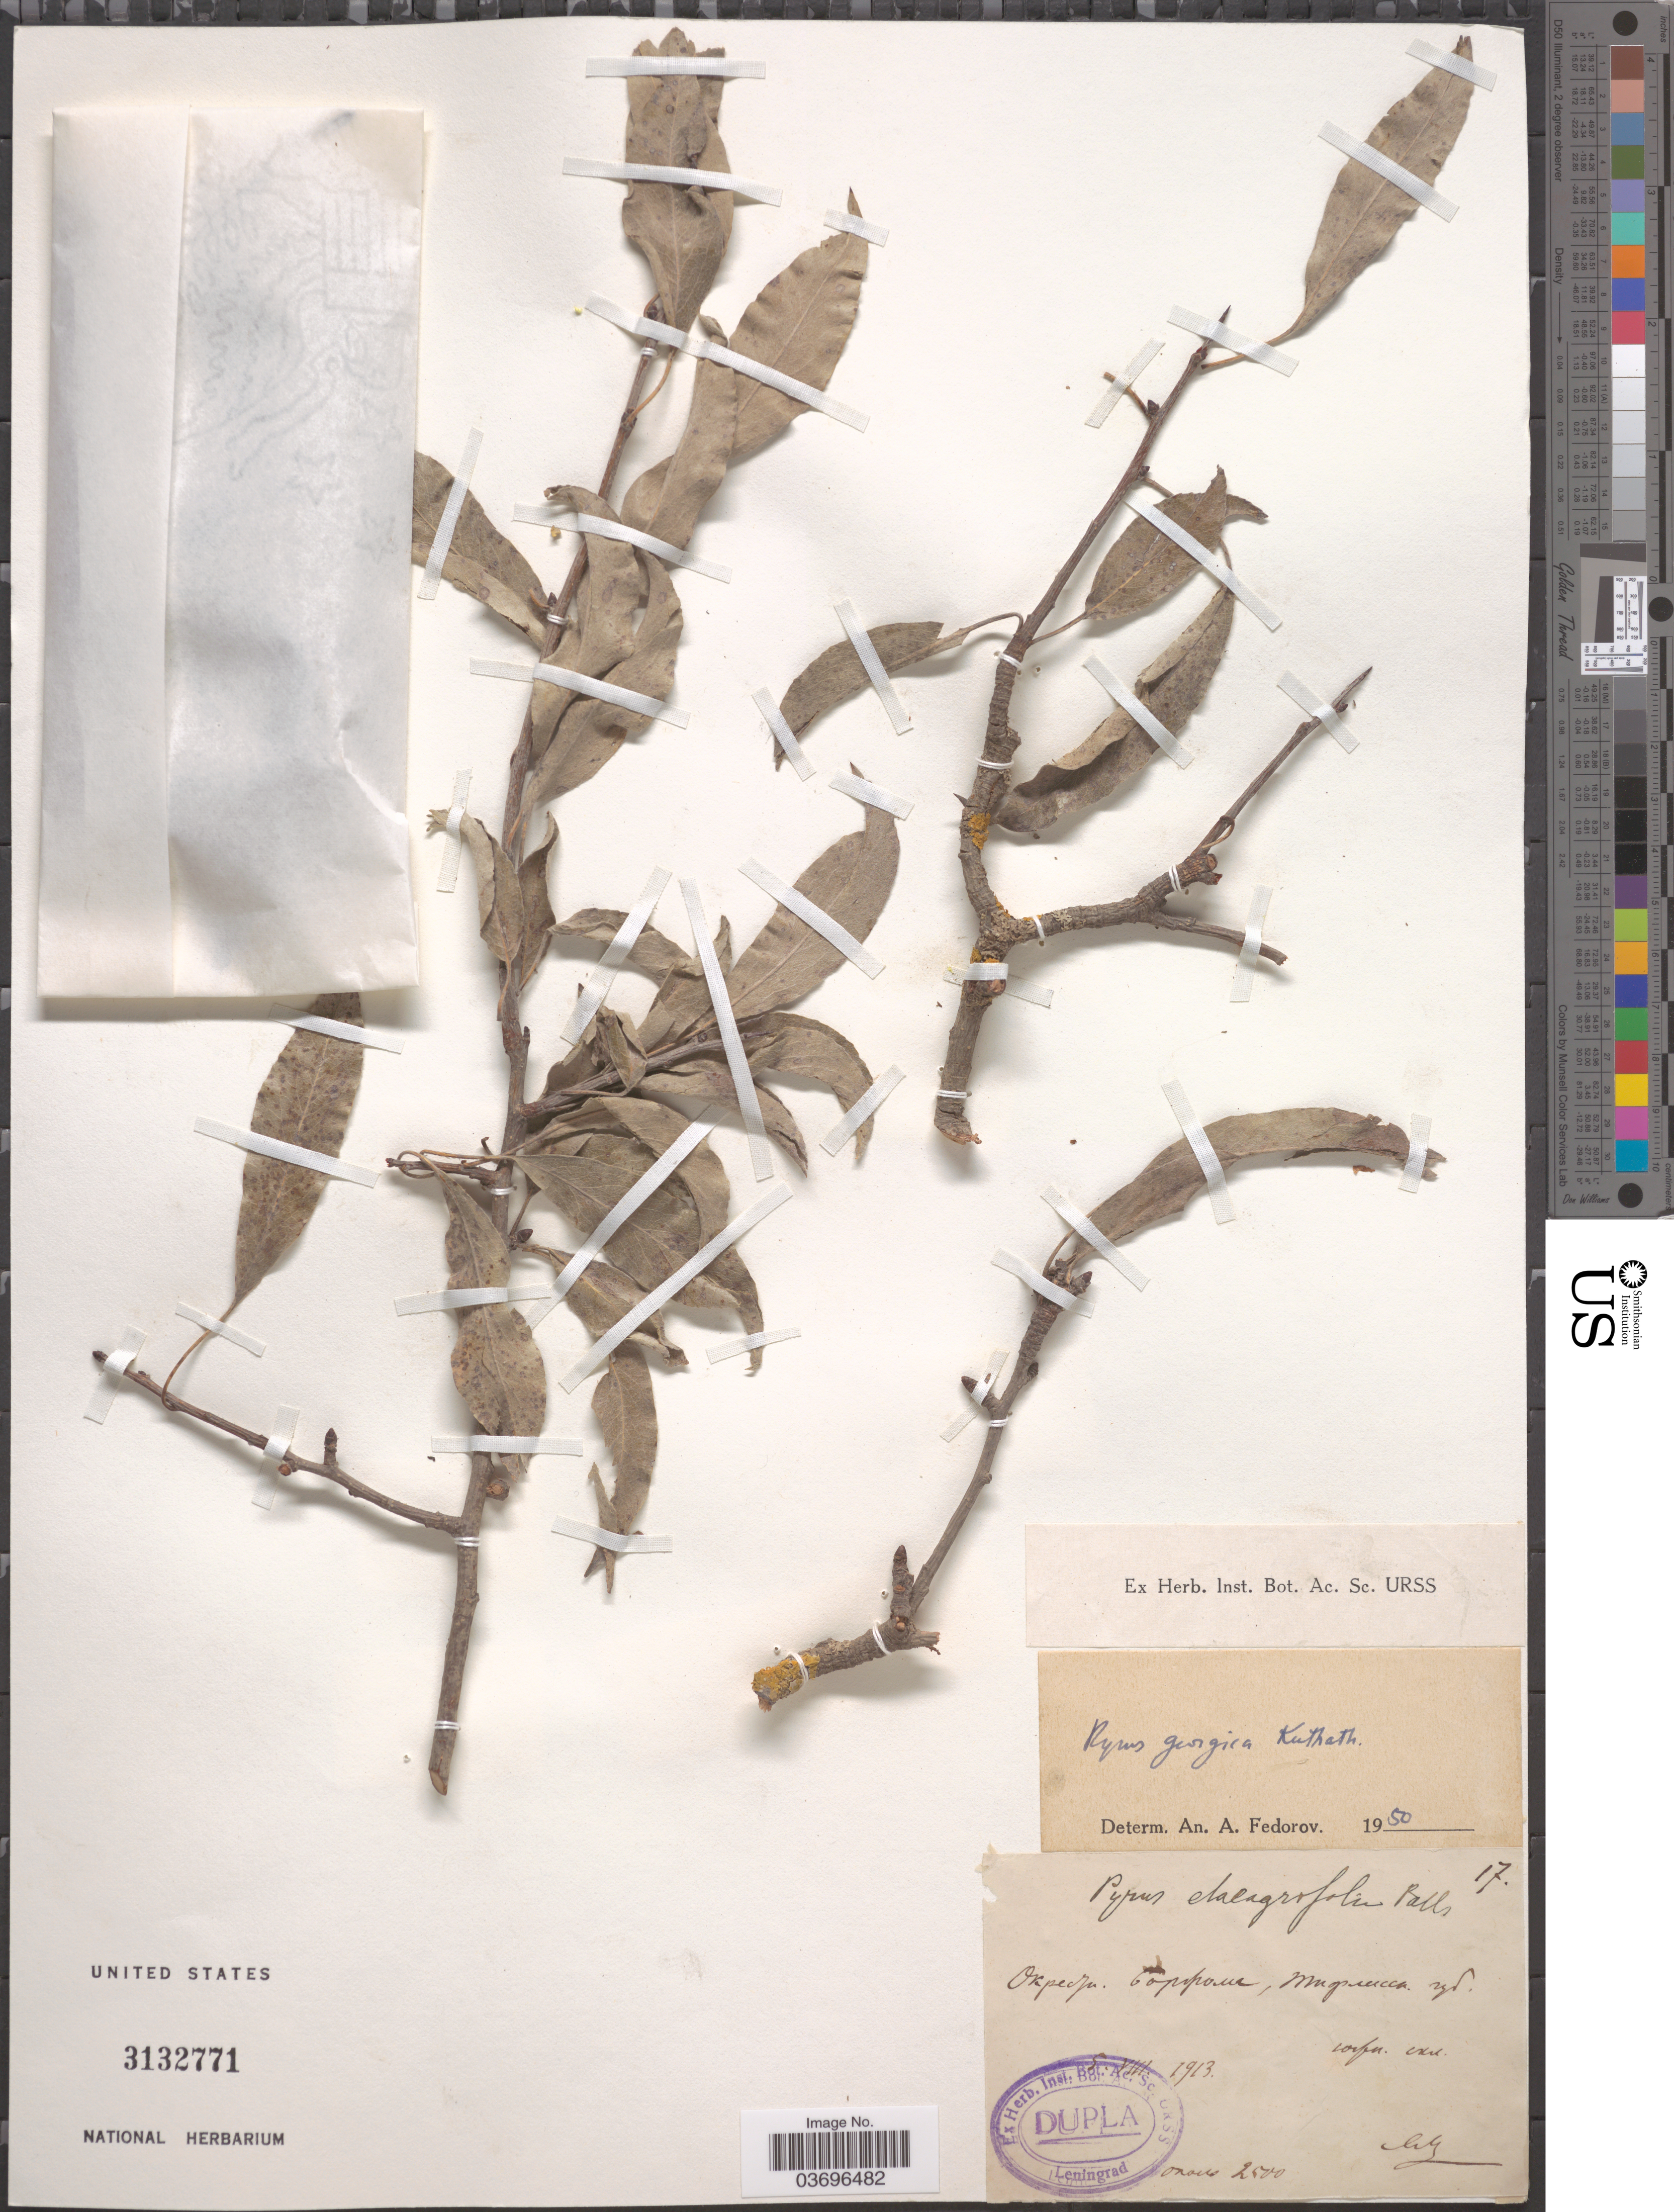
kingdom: Plantae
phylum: Tracheophyta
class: Magnoliopsida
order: Rosales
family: Rosaceae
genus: Pyrus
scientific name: Pyrus georgica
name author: Kuth.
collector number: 2500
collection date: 1913-08-05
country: Georgia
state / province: Samtskhe-Javakheti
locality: Vicinity of Borjomi.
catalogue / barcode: US 3132771